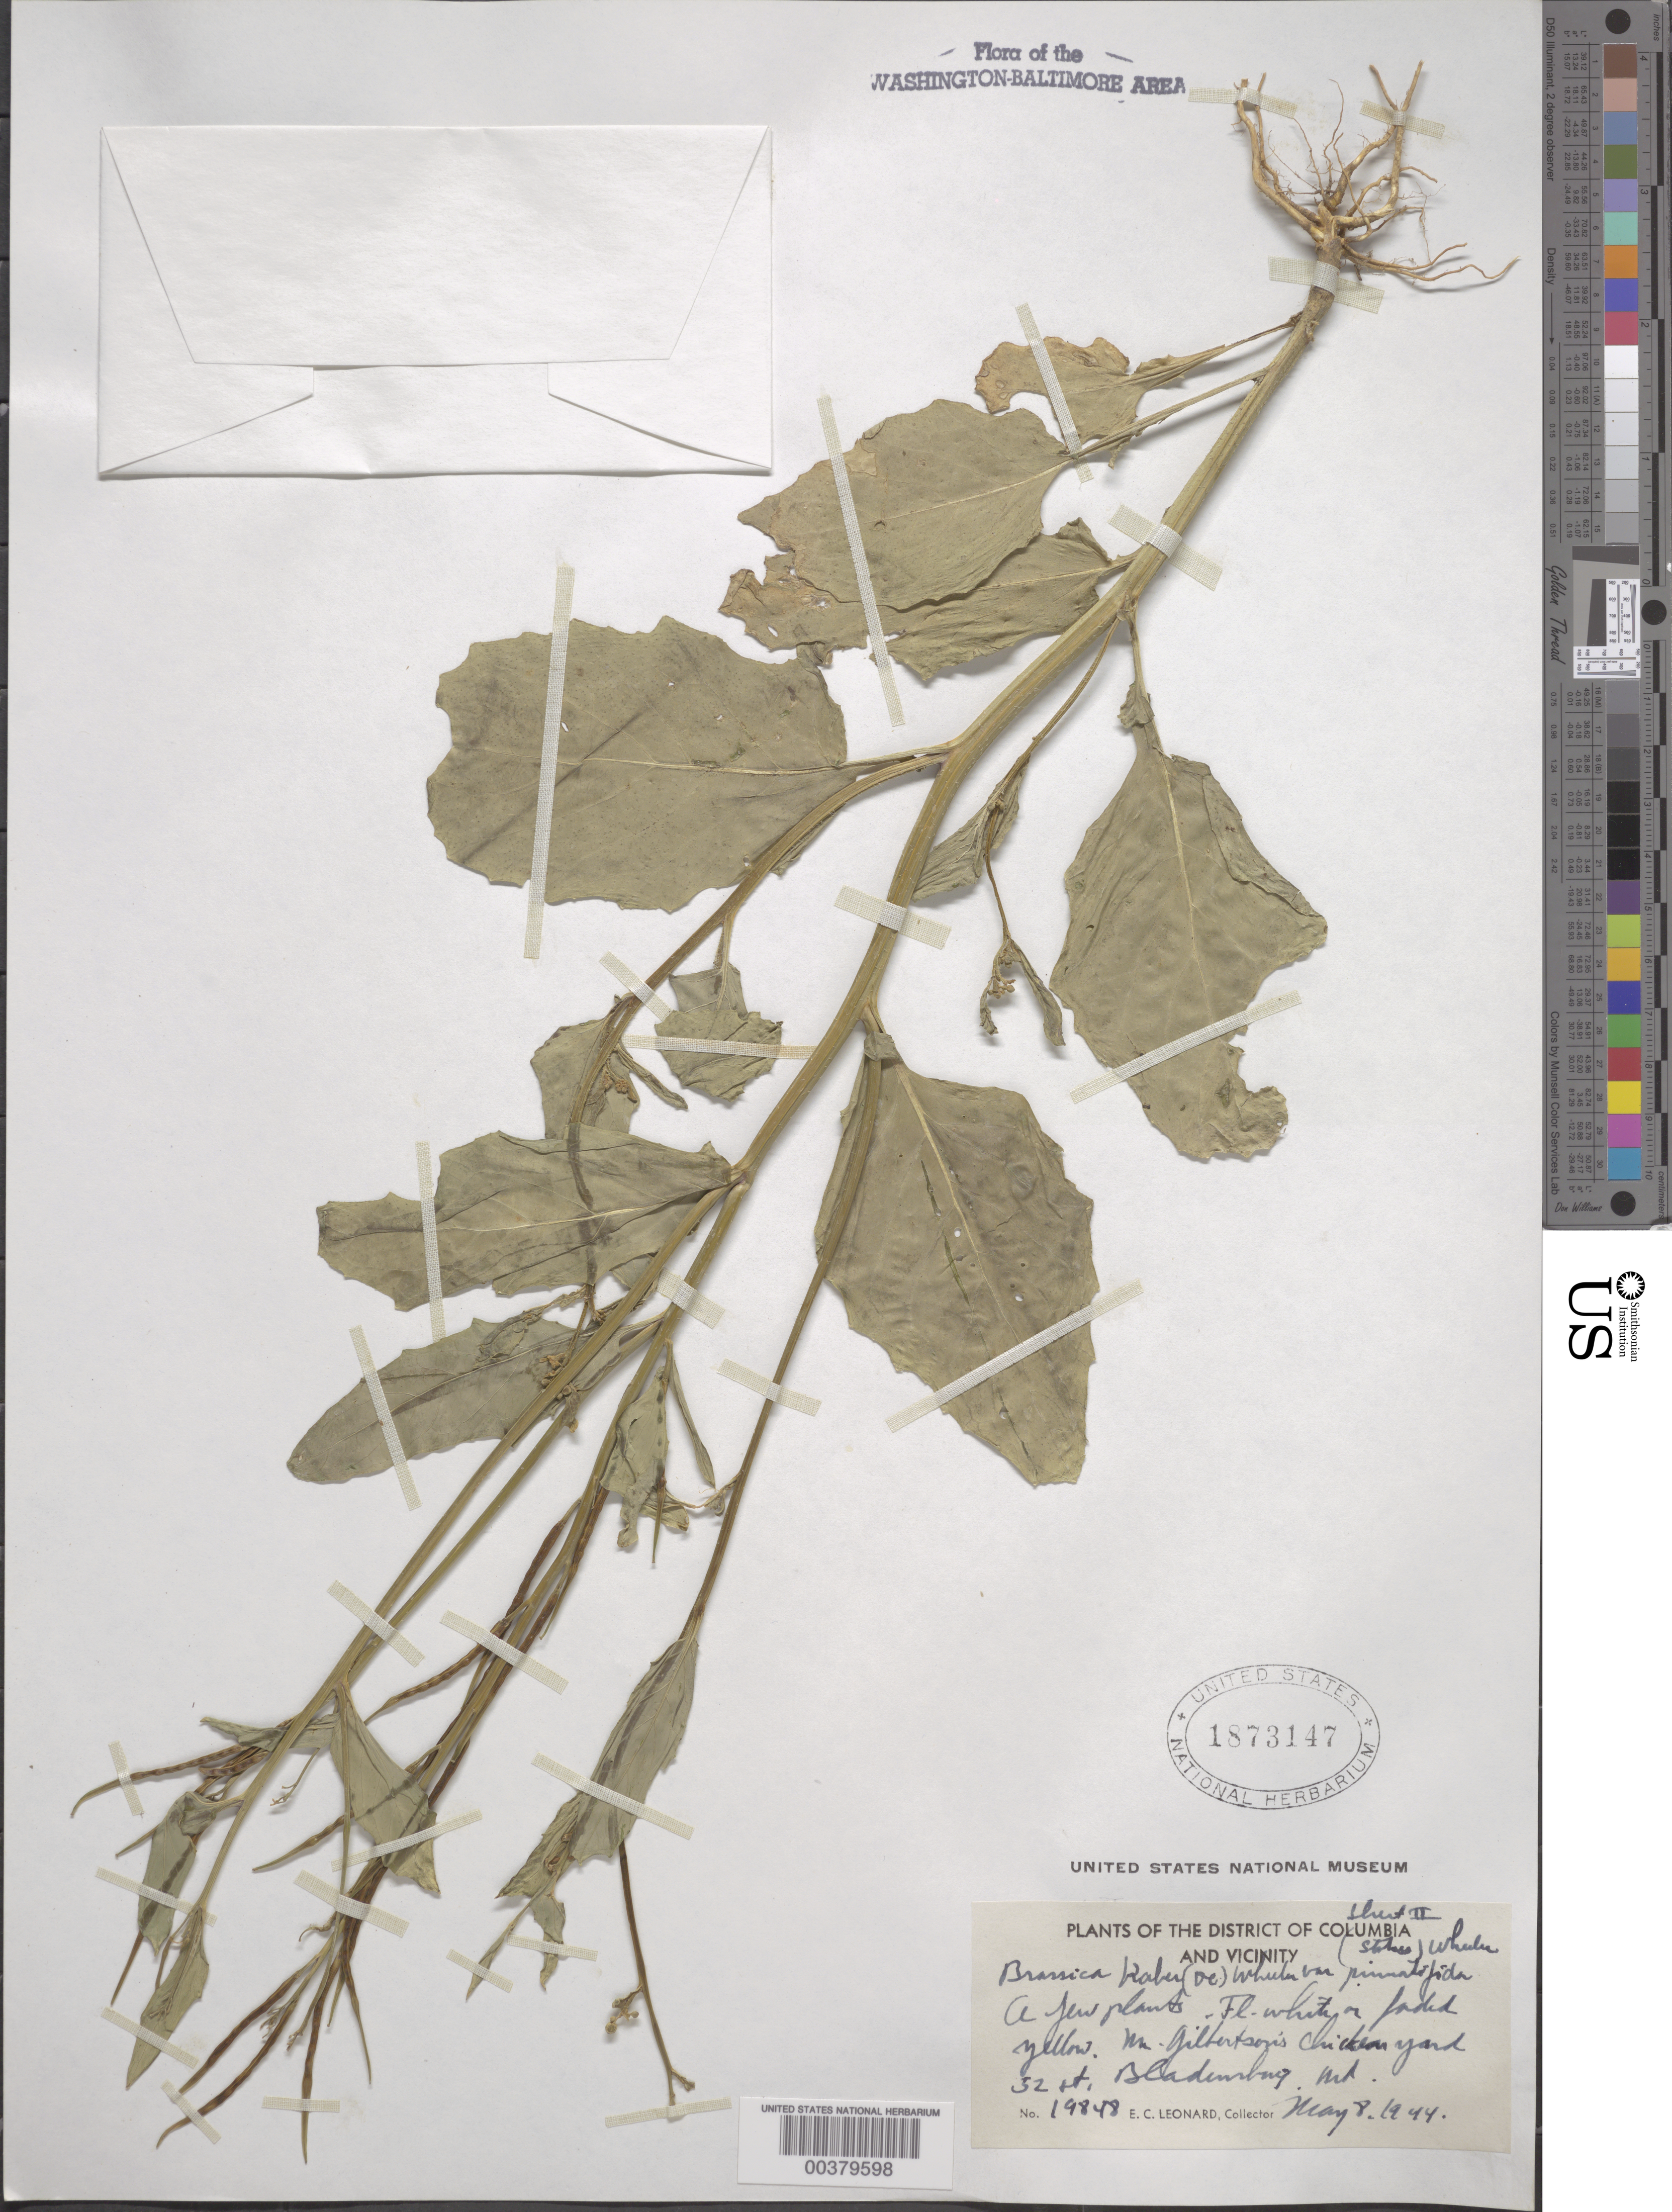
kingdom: Plantae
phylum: Tracheophyta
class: Magnoliopsida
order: Brassicales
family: Brassicaceae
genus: Sinapis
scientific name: Sinapis arvensis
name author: L.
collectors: E. C. Leonard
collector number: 19848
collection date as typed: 08 May 1944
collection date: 1944-05-08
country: United States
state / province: Maryland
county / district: Prince George's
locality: Bladensburg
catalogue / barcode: US 1873147